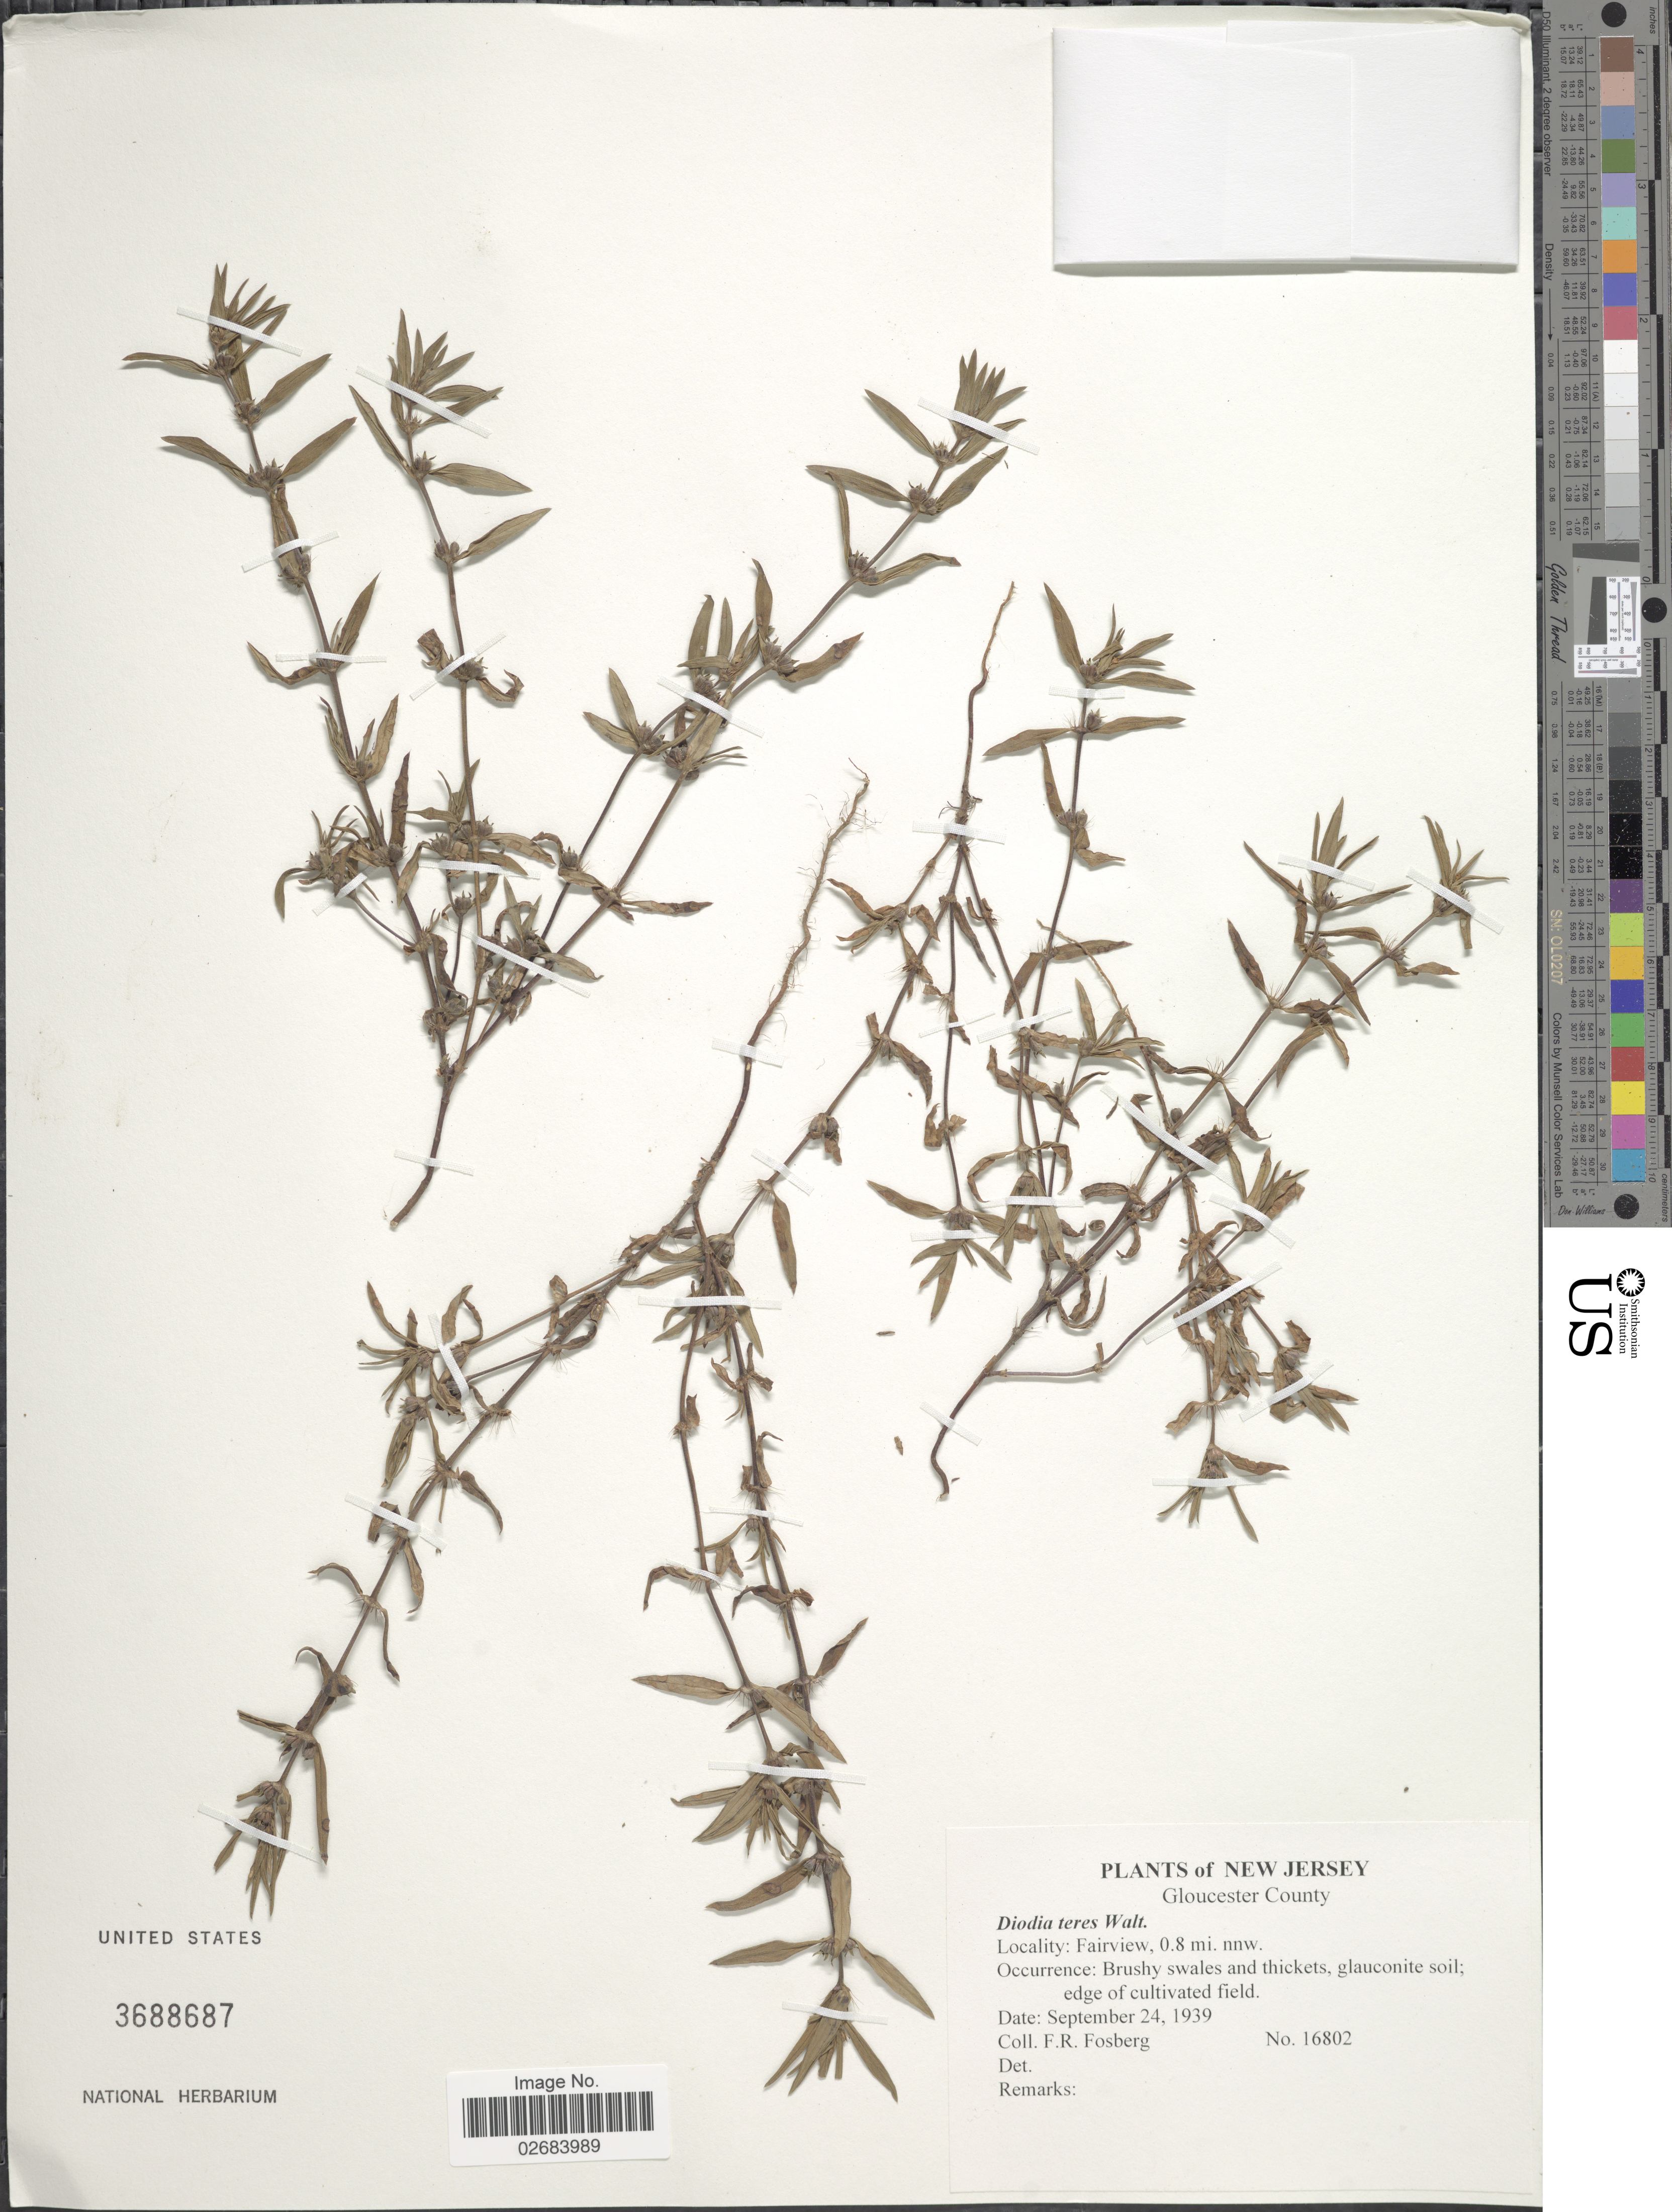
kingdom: Plantae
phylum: Tracheophyta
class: Magnoliopsida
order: Gentianales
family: Rubiaceae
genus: Diodia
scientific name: Diodia teres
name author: Walter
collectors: F. R. Fosberg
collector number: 16802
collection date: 1939-09-24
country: United States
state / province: New Jersey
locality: Gloucester County, Fairview, 0.8 mi. nnw., edge of cultivated field.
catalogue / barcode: US 3688687